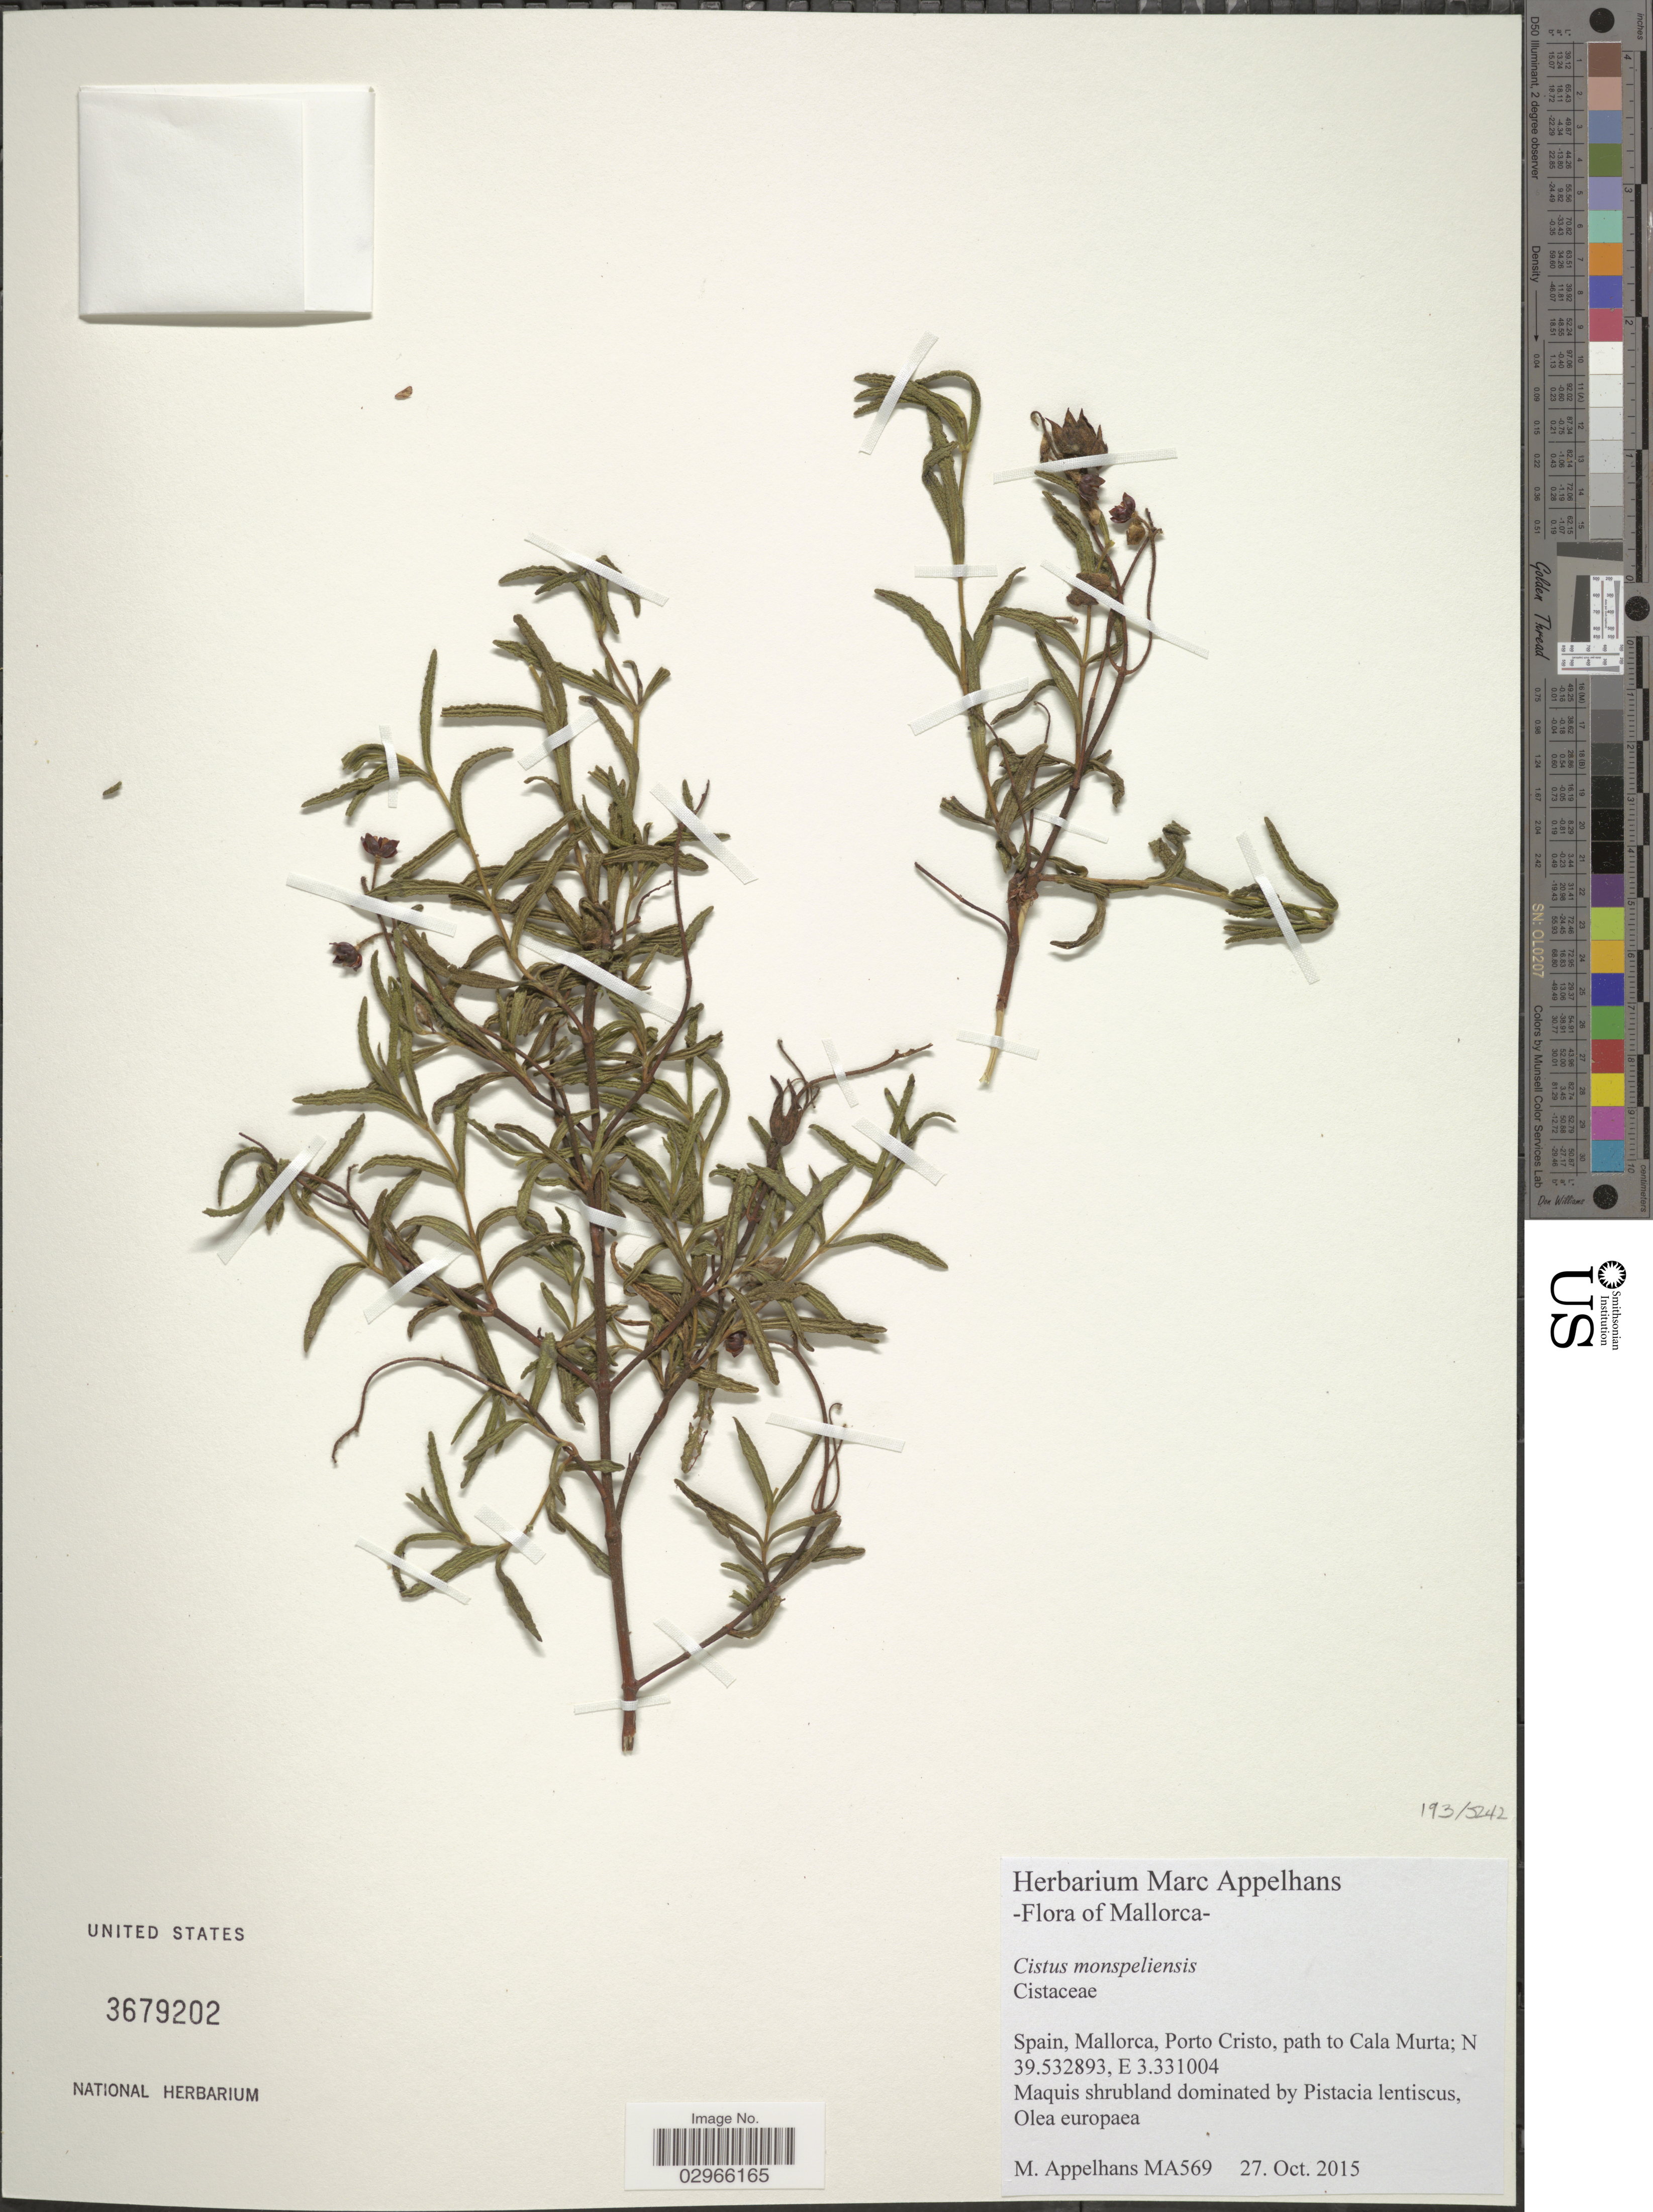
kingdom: Plantae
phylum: Tracheophyta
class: Magnoliopsida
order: Malvales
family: Cistaceae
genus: Cistus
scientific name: Cistus monspeliensis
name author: L.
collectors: M. Appelhans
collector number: MA569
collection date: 2015-10-27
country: Spain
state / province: Islas Baleares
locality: Mallorca. Porto Cristo, path to Cala Murta.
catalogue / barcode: US 3679202